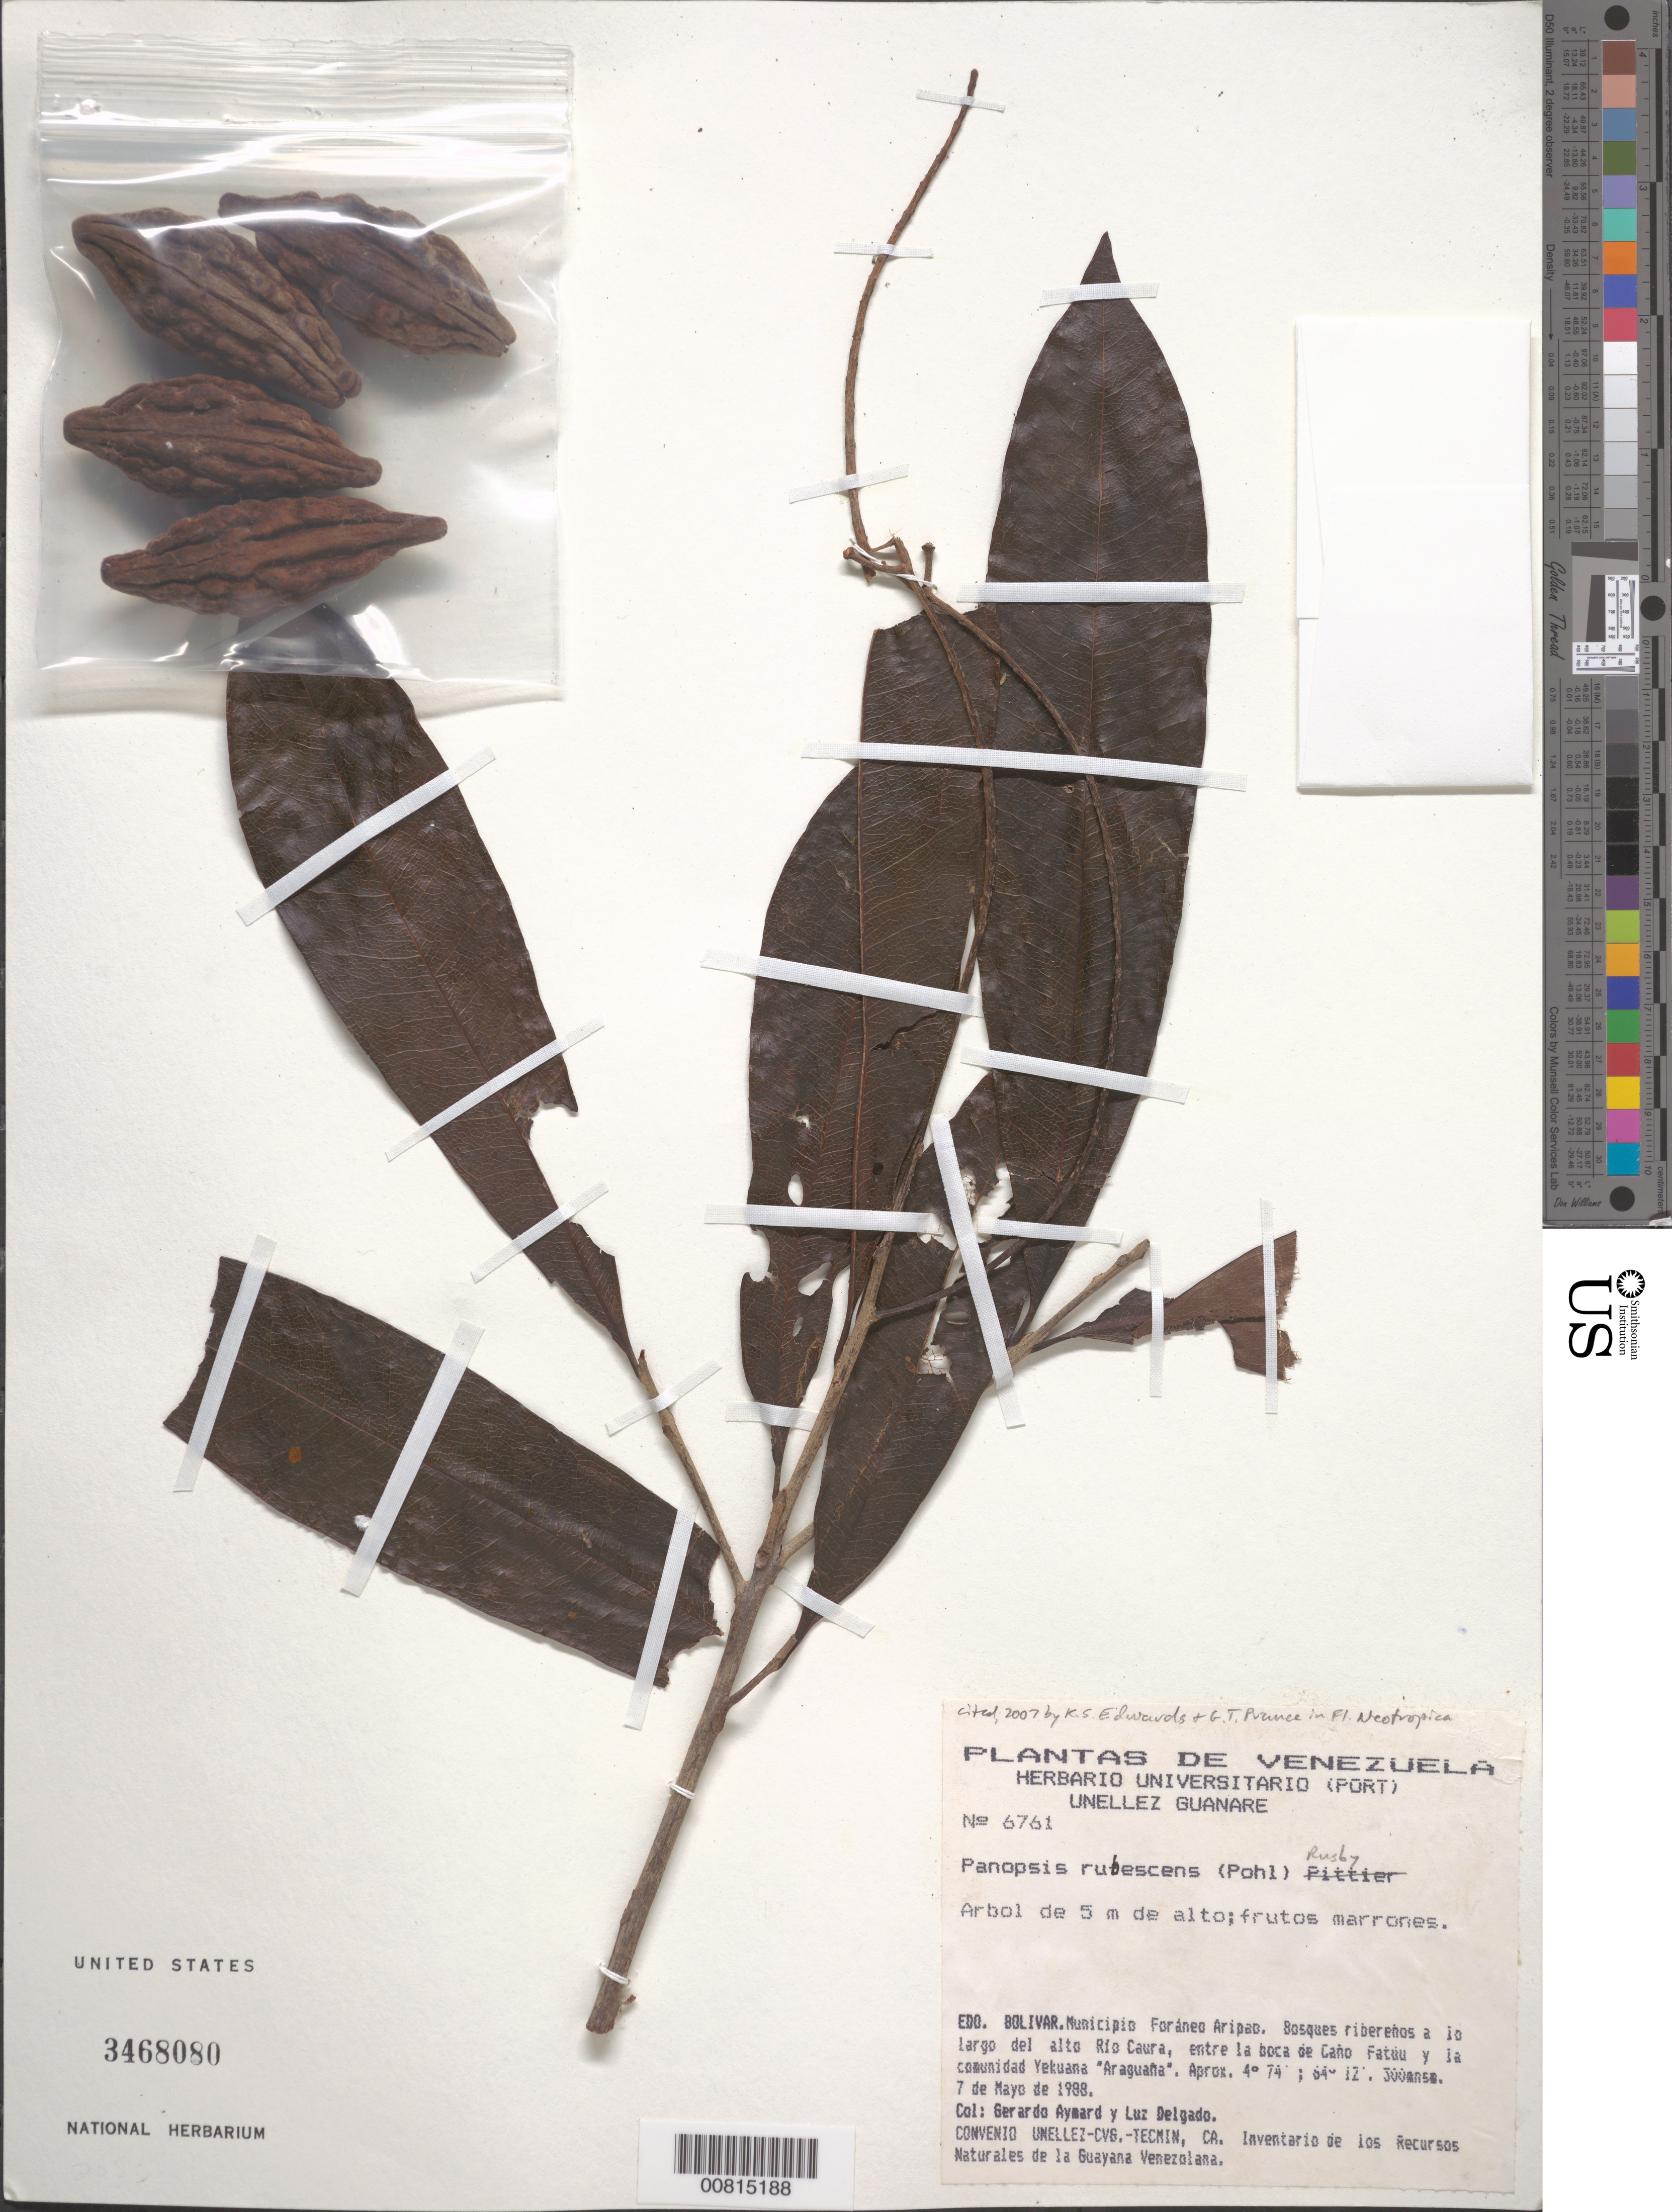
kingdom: Plantae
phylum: Tracheophyta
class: Magnoliopsida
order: Proteales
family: Proteaceae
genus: Panopsis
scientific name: Panopsis rubescens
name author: (Pohl) Pittier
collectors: G. A. Aymard & L. Delgado V.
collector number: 6761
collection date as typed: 7-May-88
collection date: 1988-05-07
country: Venezuela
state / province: Bolívar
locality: Mun. Foraneo Aripao, alto Río Caura, entre la boca de Canño Fatúu y la comunidad Yekuana "Araguana"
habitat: Riverine forest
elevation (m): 300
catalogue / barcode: US 3468080